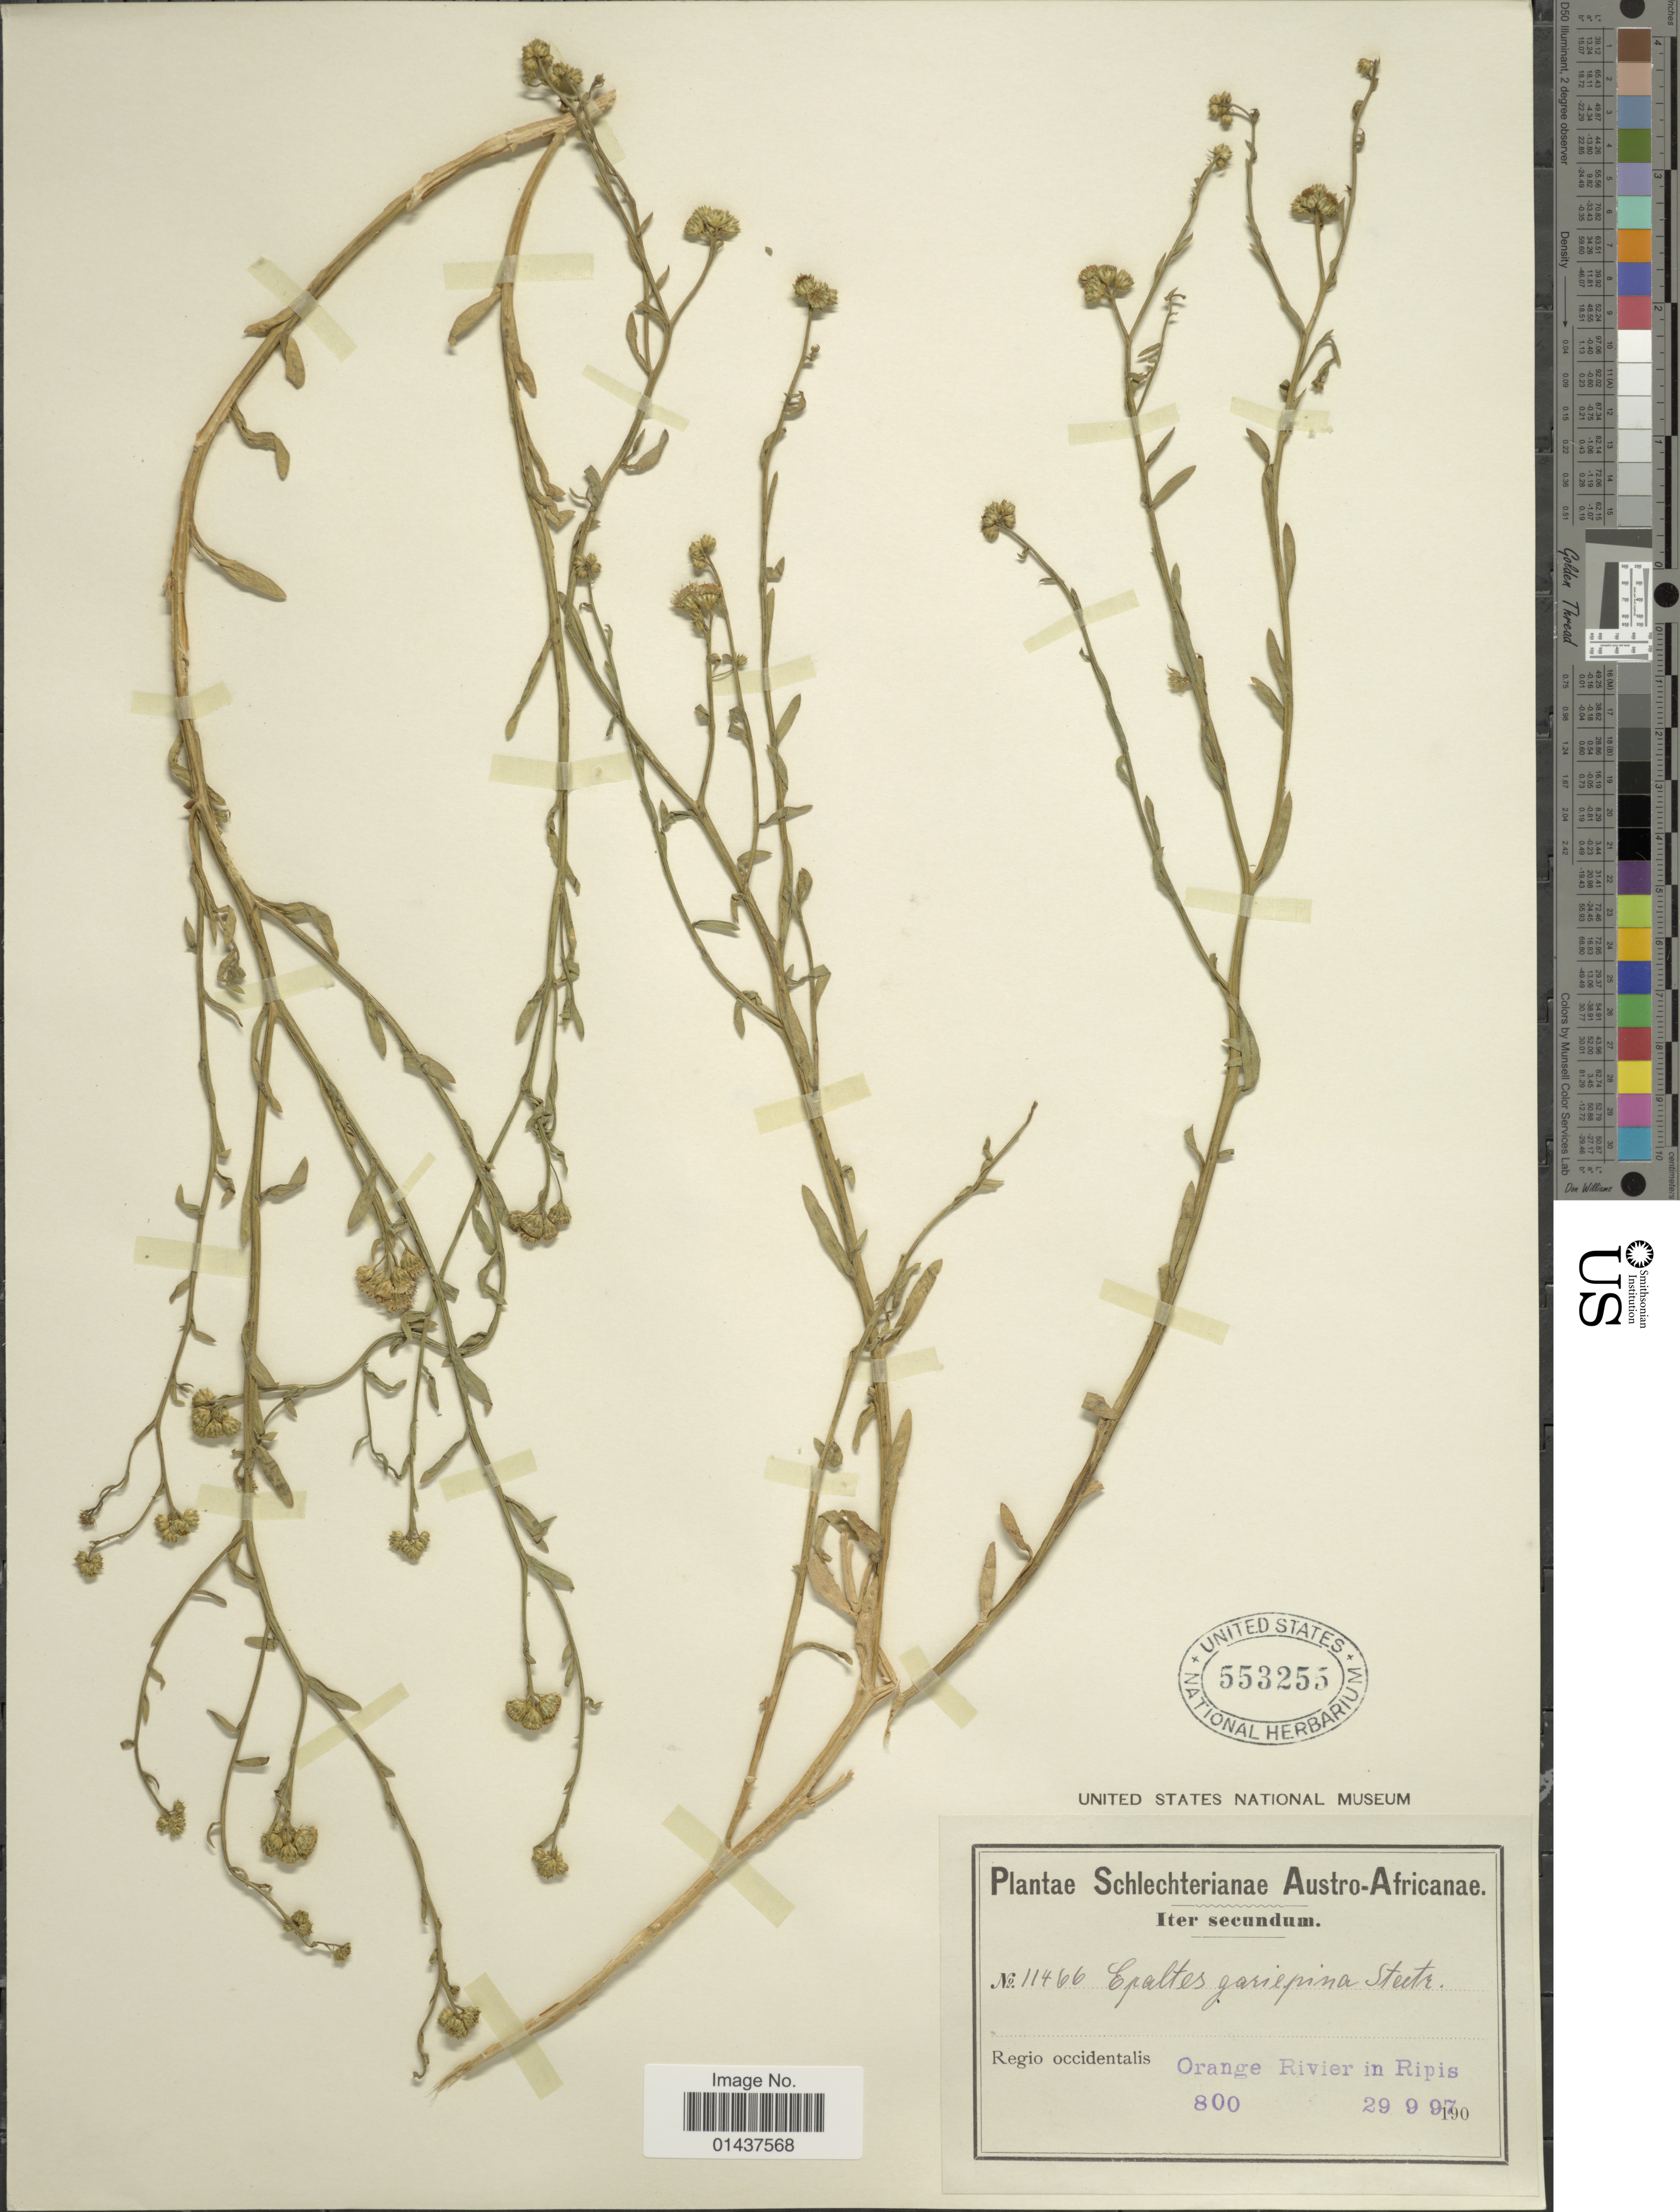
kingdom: Plantae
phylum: Tracheophyta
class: Magnoliopsida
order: Asterales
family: Asteraceae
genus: Epaltes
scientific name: Epaltes gariepina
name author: (DC.) Steetz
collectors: F. R. R. Schlechter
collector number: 11466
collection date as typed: Transcribed d/m/y: 29/9/97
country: South Africa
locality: Regio occidentalis, Orange River in Ripis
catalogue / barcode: US 553255